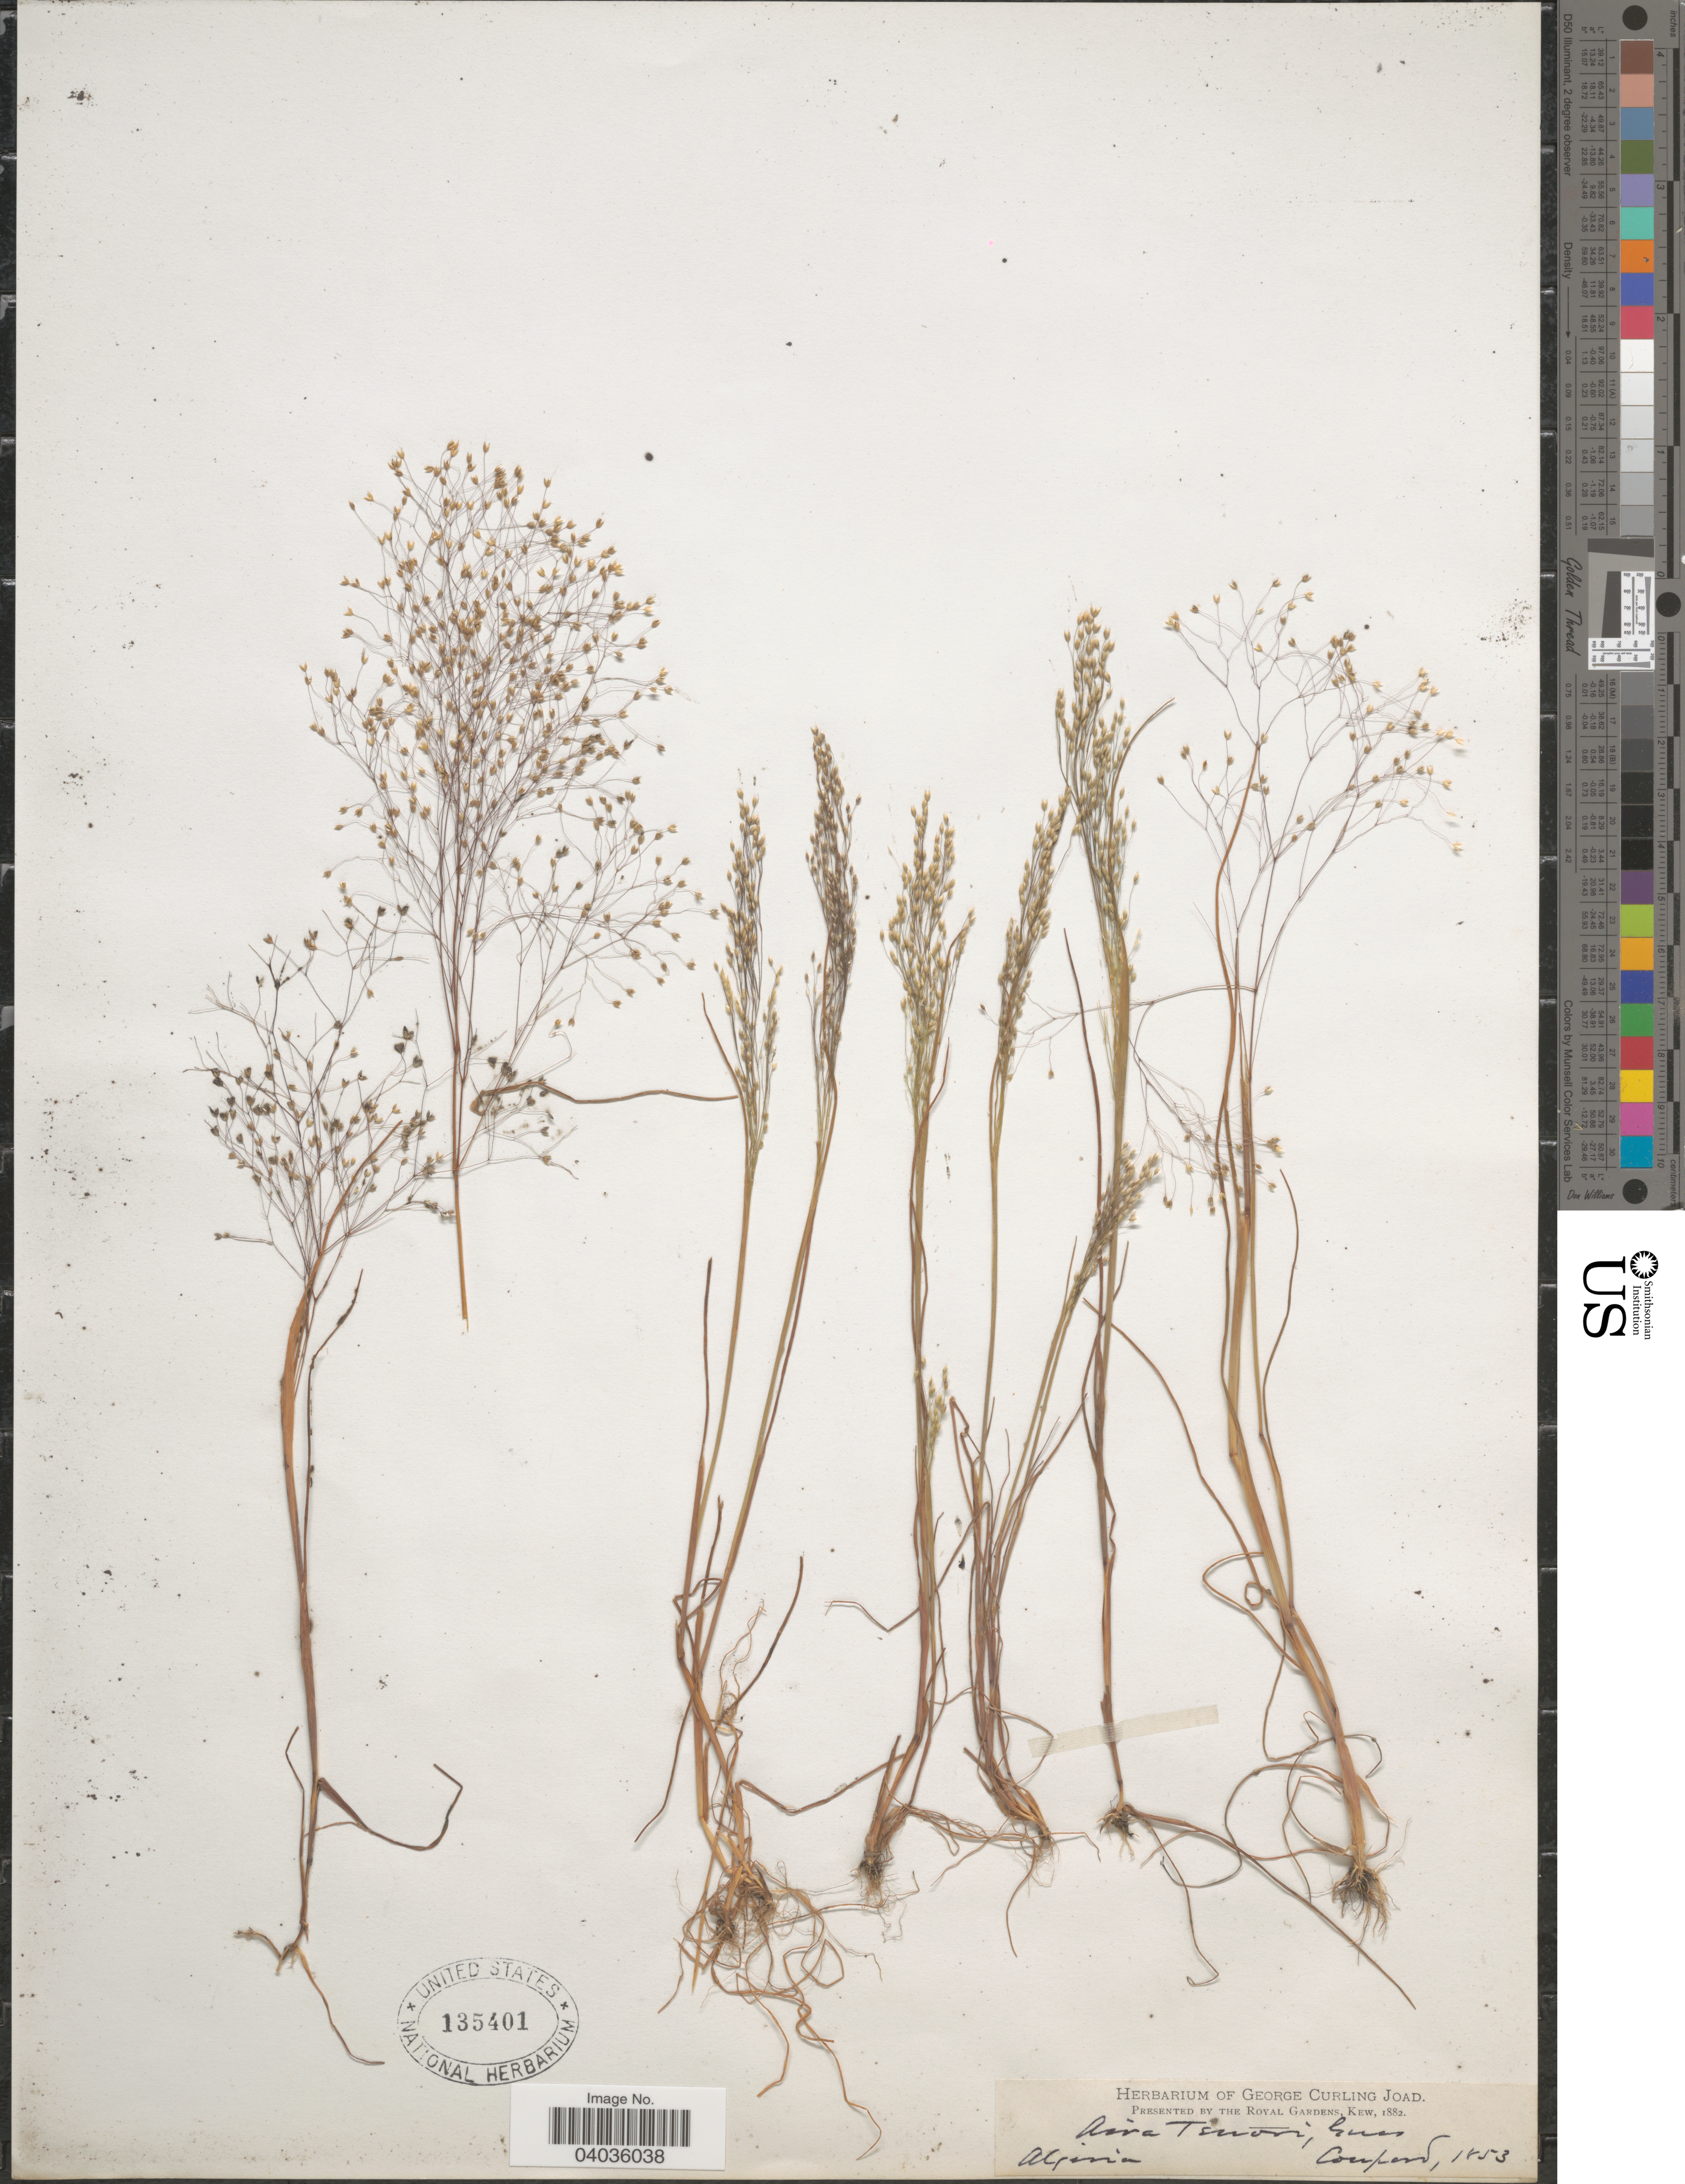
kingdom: Plantae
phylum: Tracheophyta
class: Liliopsida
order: Poales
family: Poaceae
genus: Aira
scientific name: Aira tenorei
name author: Gussone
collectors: Coupard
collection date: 1853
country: Algeria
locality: Algiria.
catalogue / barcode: US 135401